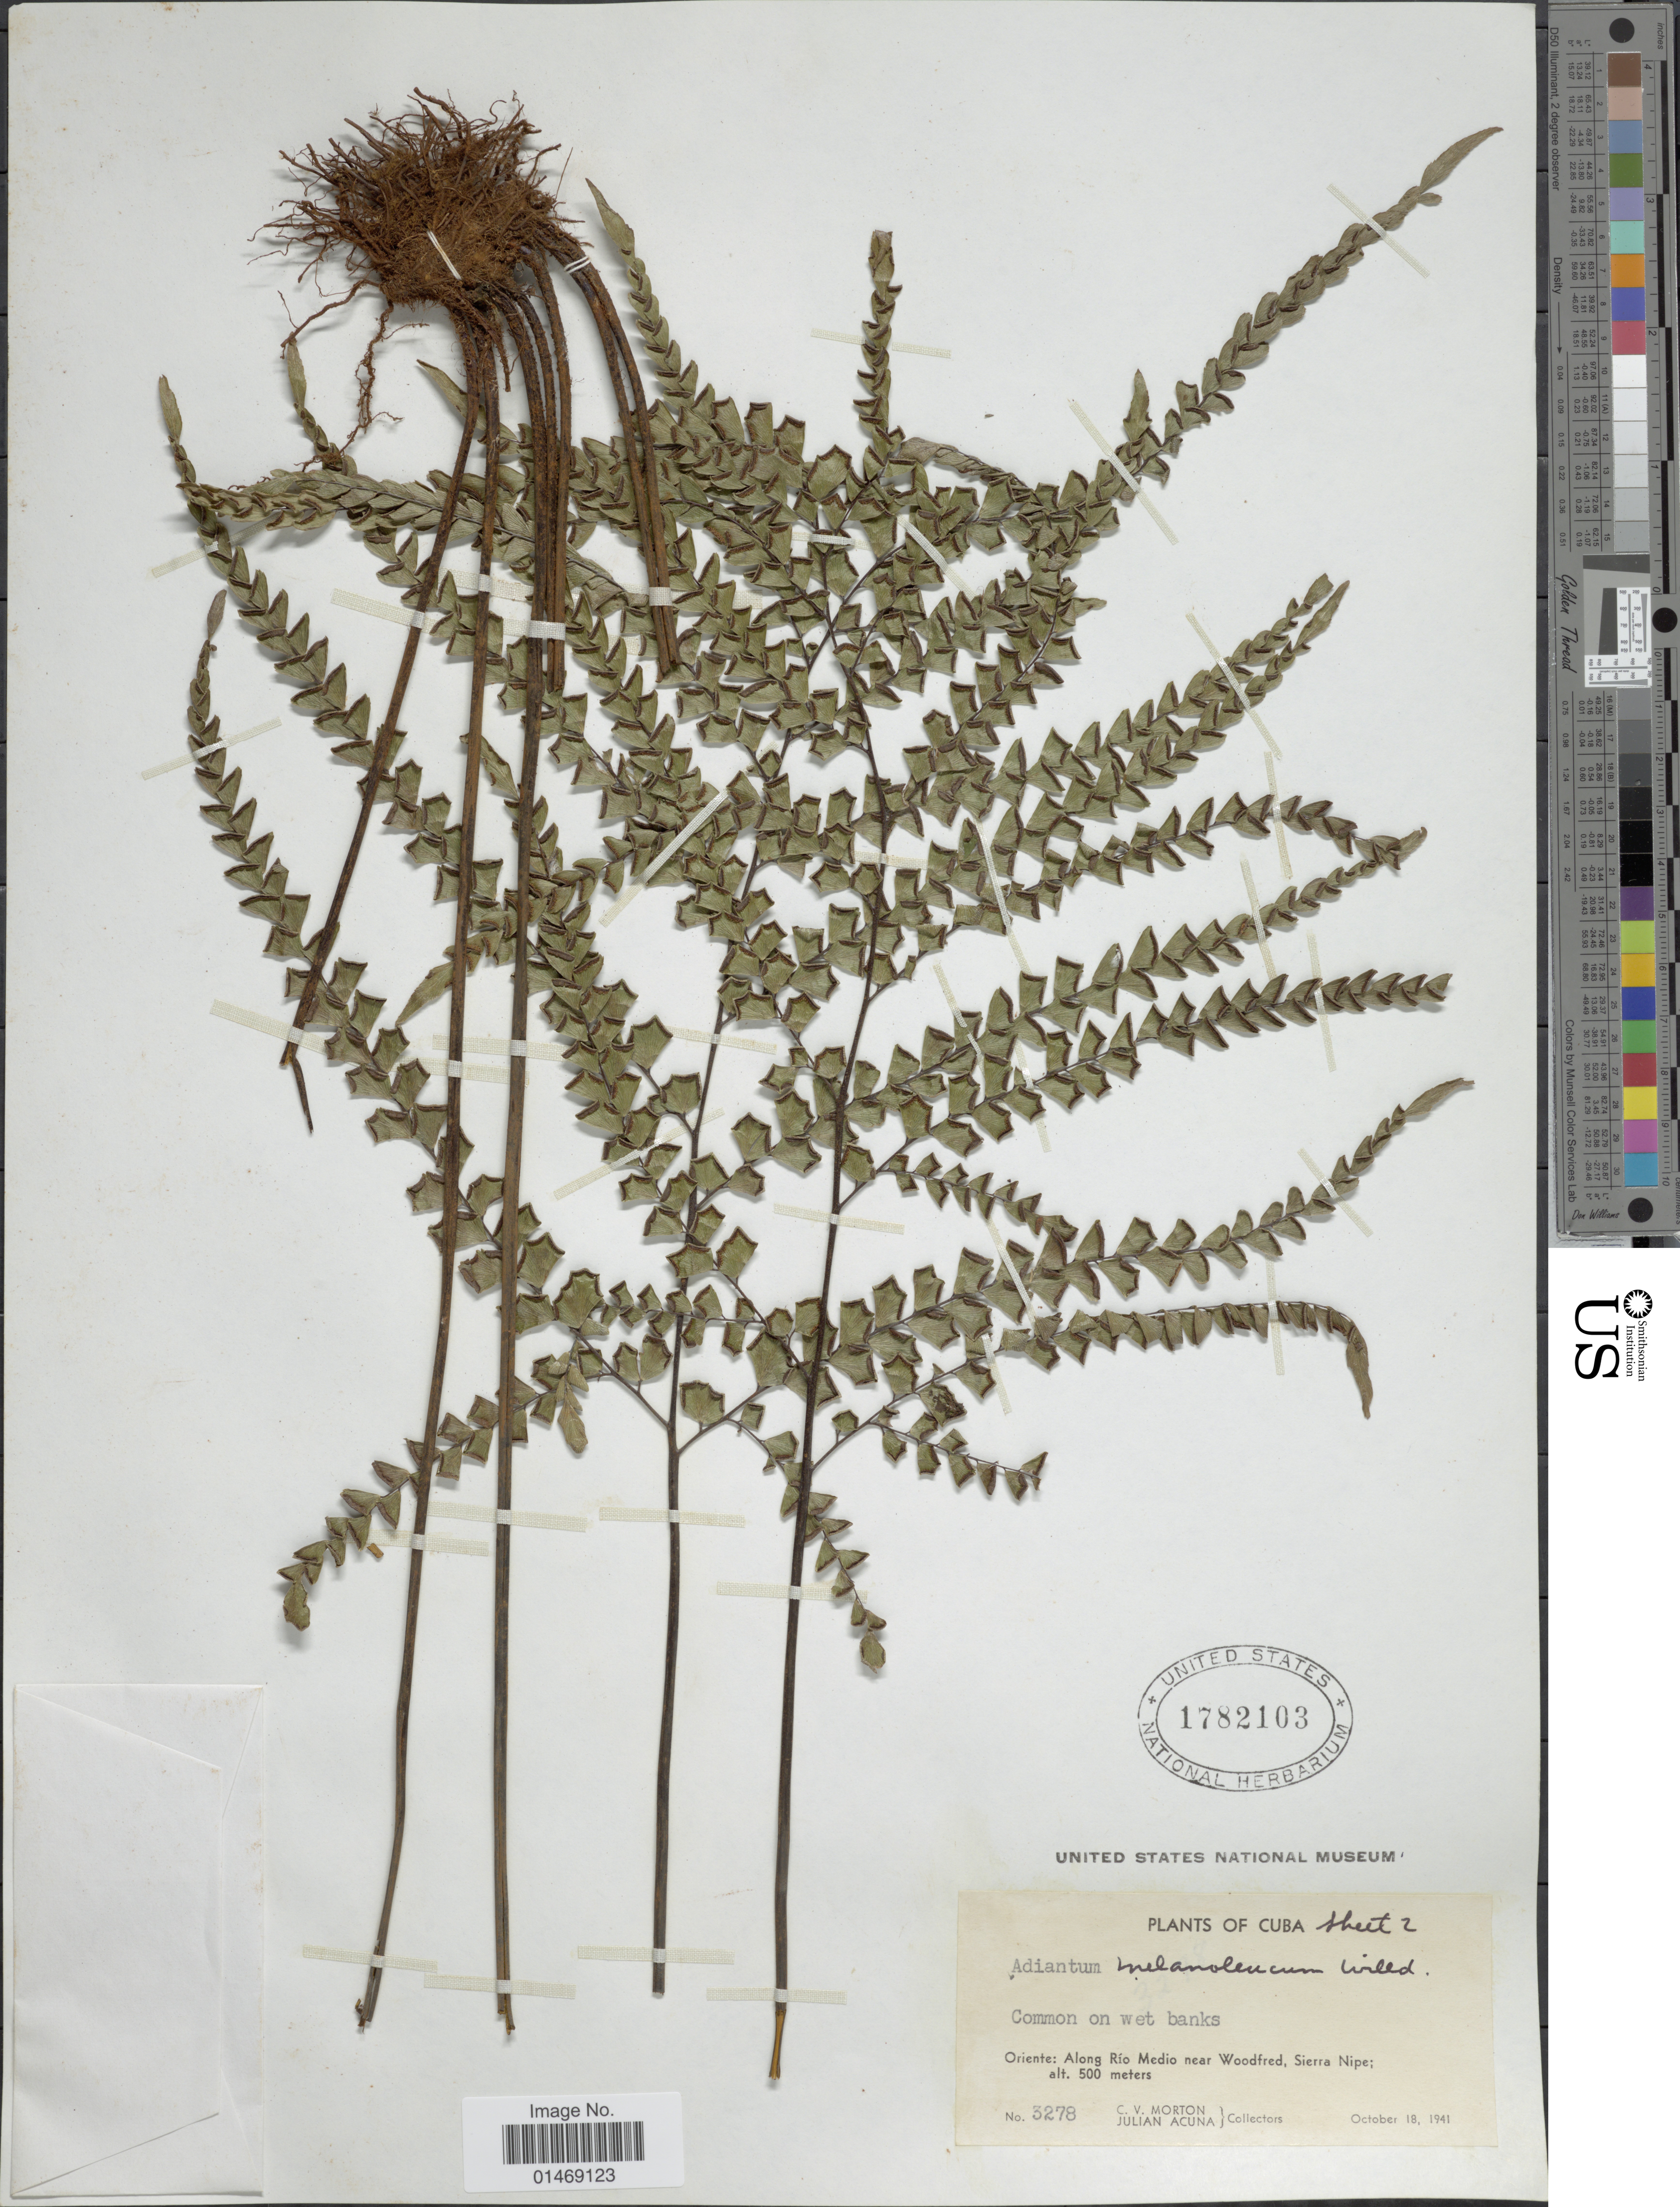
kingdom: Plantae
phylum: Tracheophyta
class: Polypodiopsida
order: Polypodiales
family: Pteridaceae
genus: Adiantum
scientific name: Adiantum melanoleucum x A. pyramidale (L.) Willd.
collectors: C. V. Morton & J. B. Acuña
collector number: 3278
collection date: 1941-10-18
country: Cuba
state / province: Oriente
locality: Along Rio Medio near Woodfred, Sierra Nipe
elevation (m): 500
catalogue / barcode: US 1782103